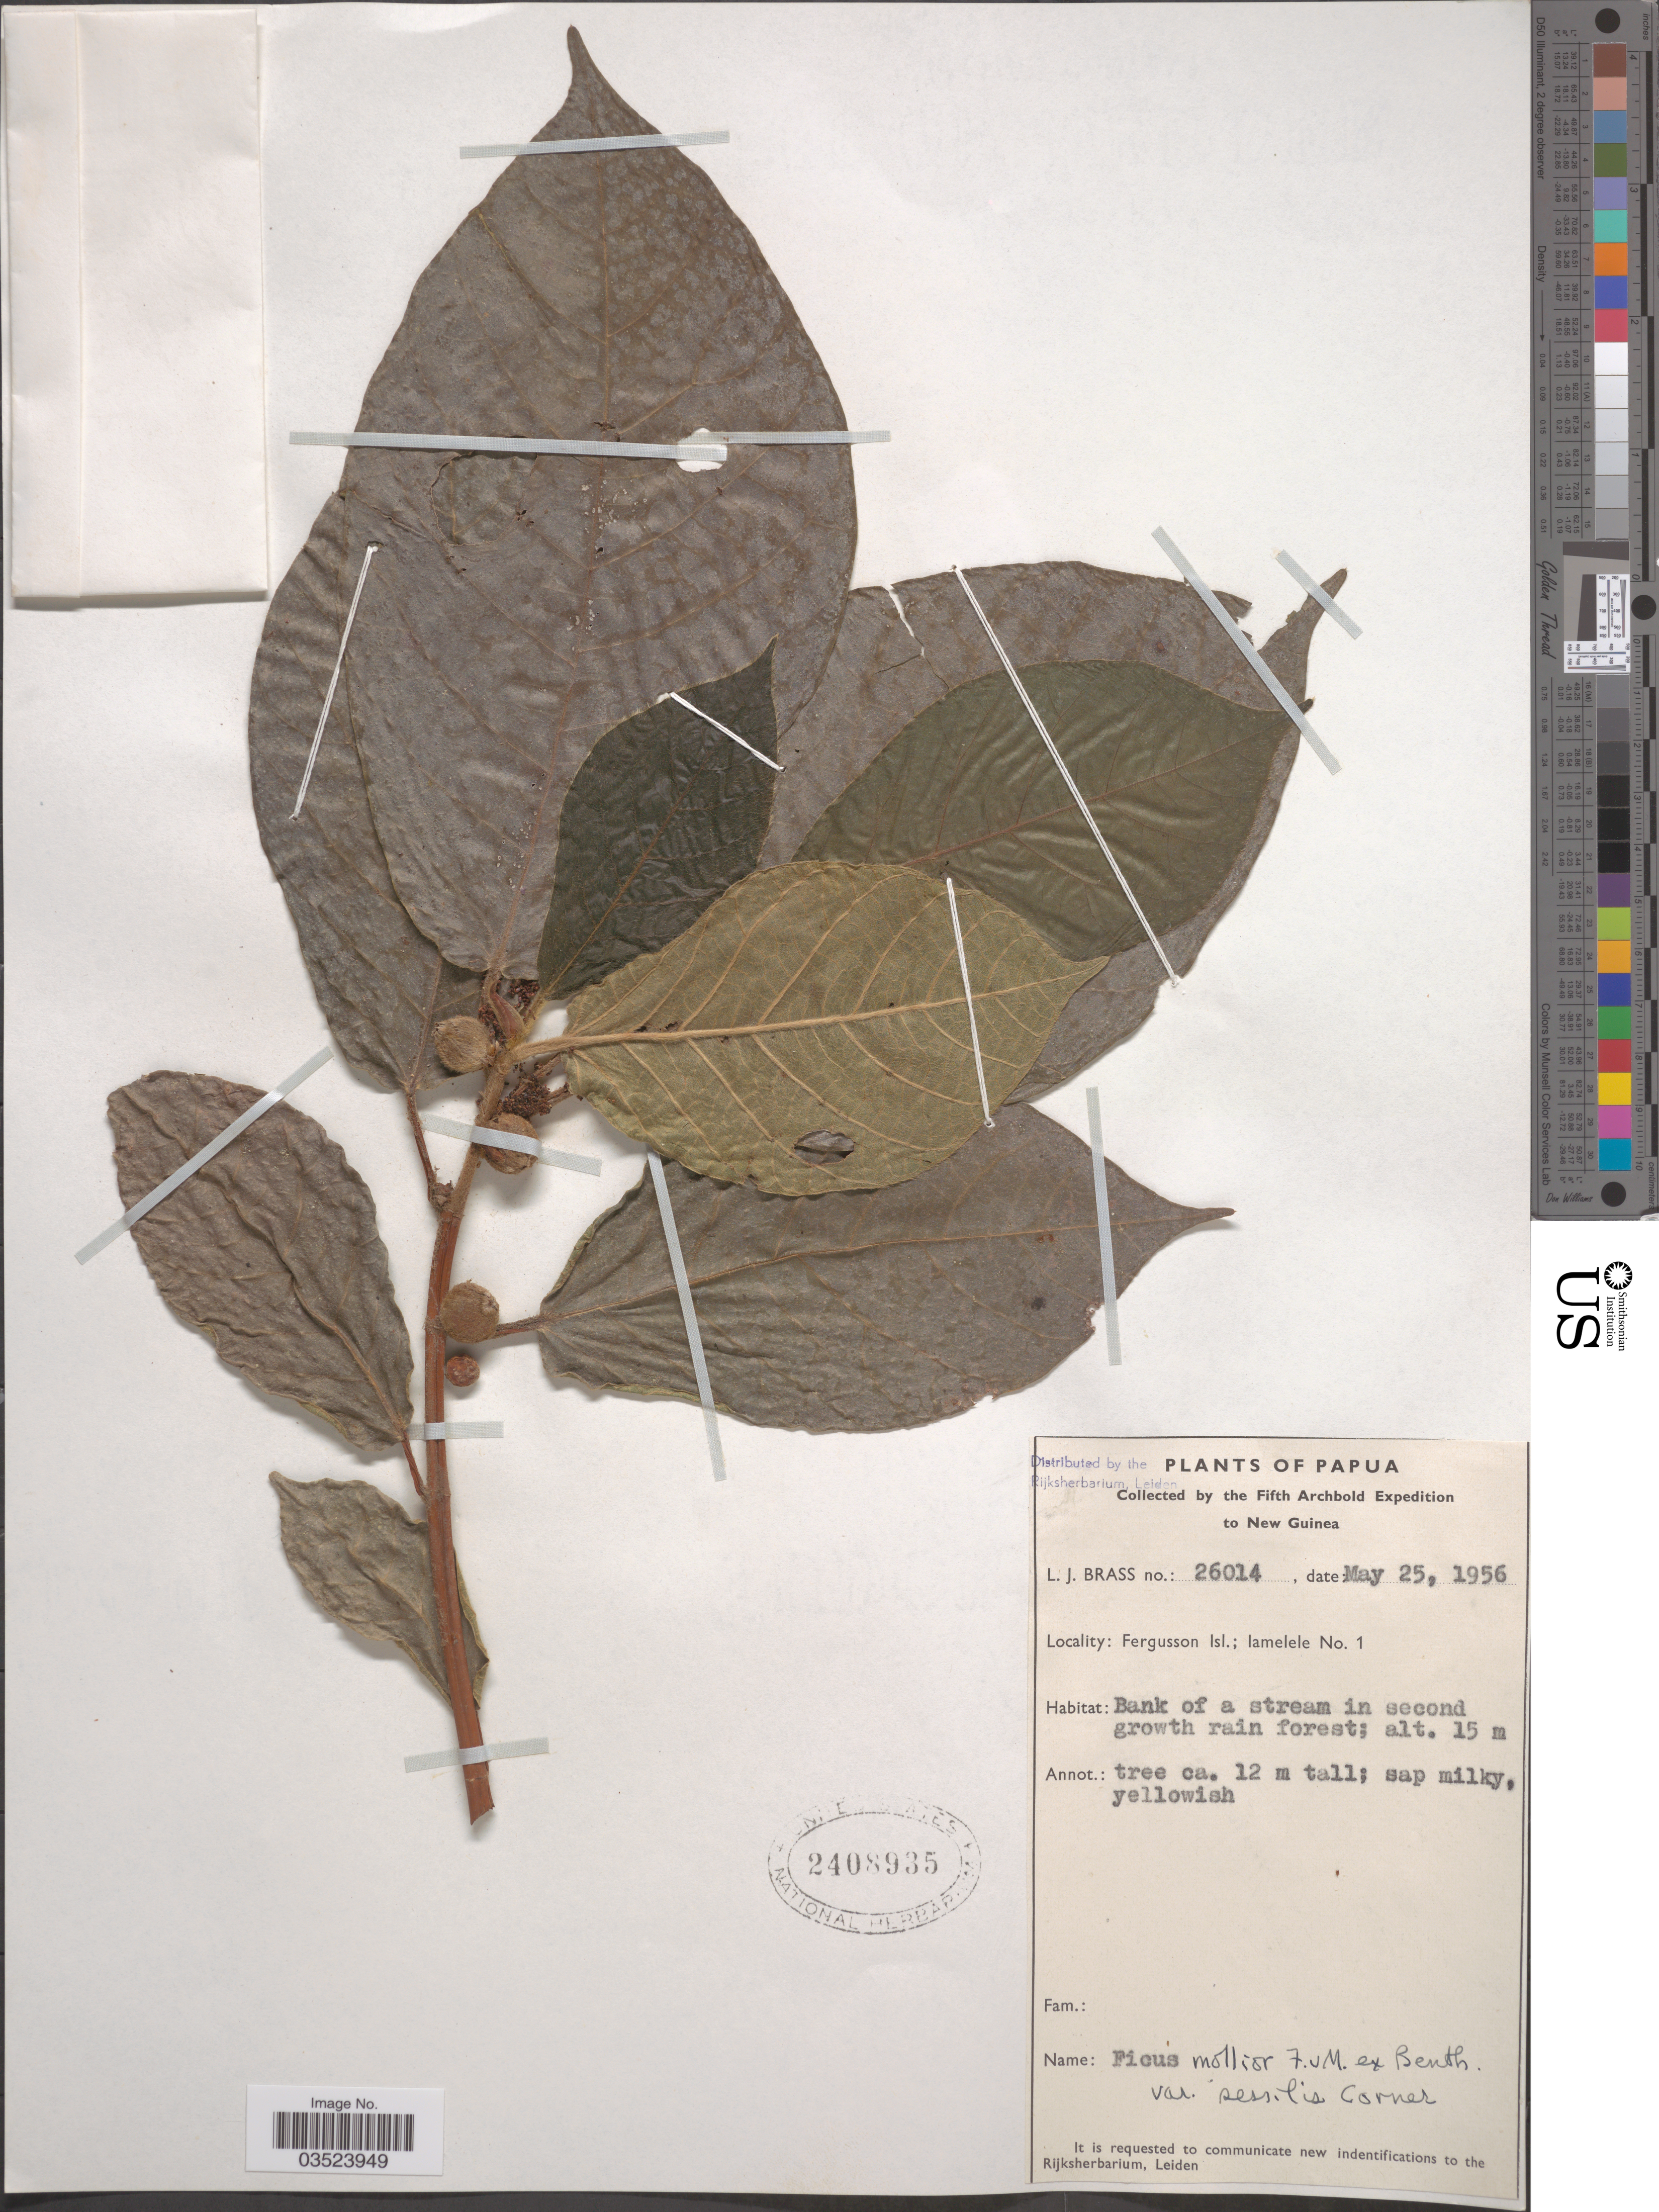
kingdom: Plantae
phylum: Tracheophyta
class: Magnoliopsida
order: Rosales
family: Moraceae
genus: Ficus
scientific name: Ficus mollior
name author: F. Muell. ex Benth.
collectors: L. J. Brass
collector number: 26014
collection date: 1956-05-25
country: Papua New Guinea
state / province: Milne Bay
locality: Papua. New Guinea. Fergusson Isl.; lamele No. 1.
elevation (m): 15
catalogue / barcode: US 2408935